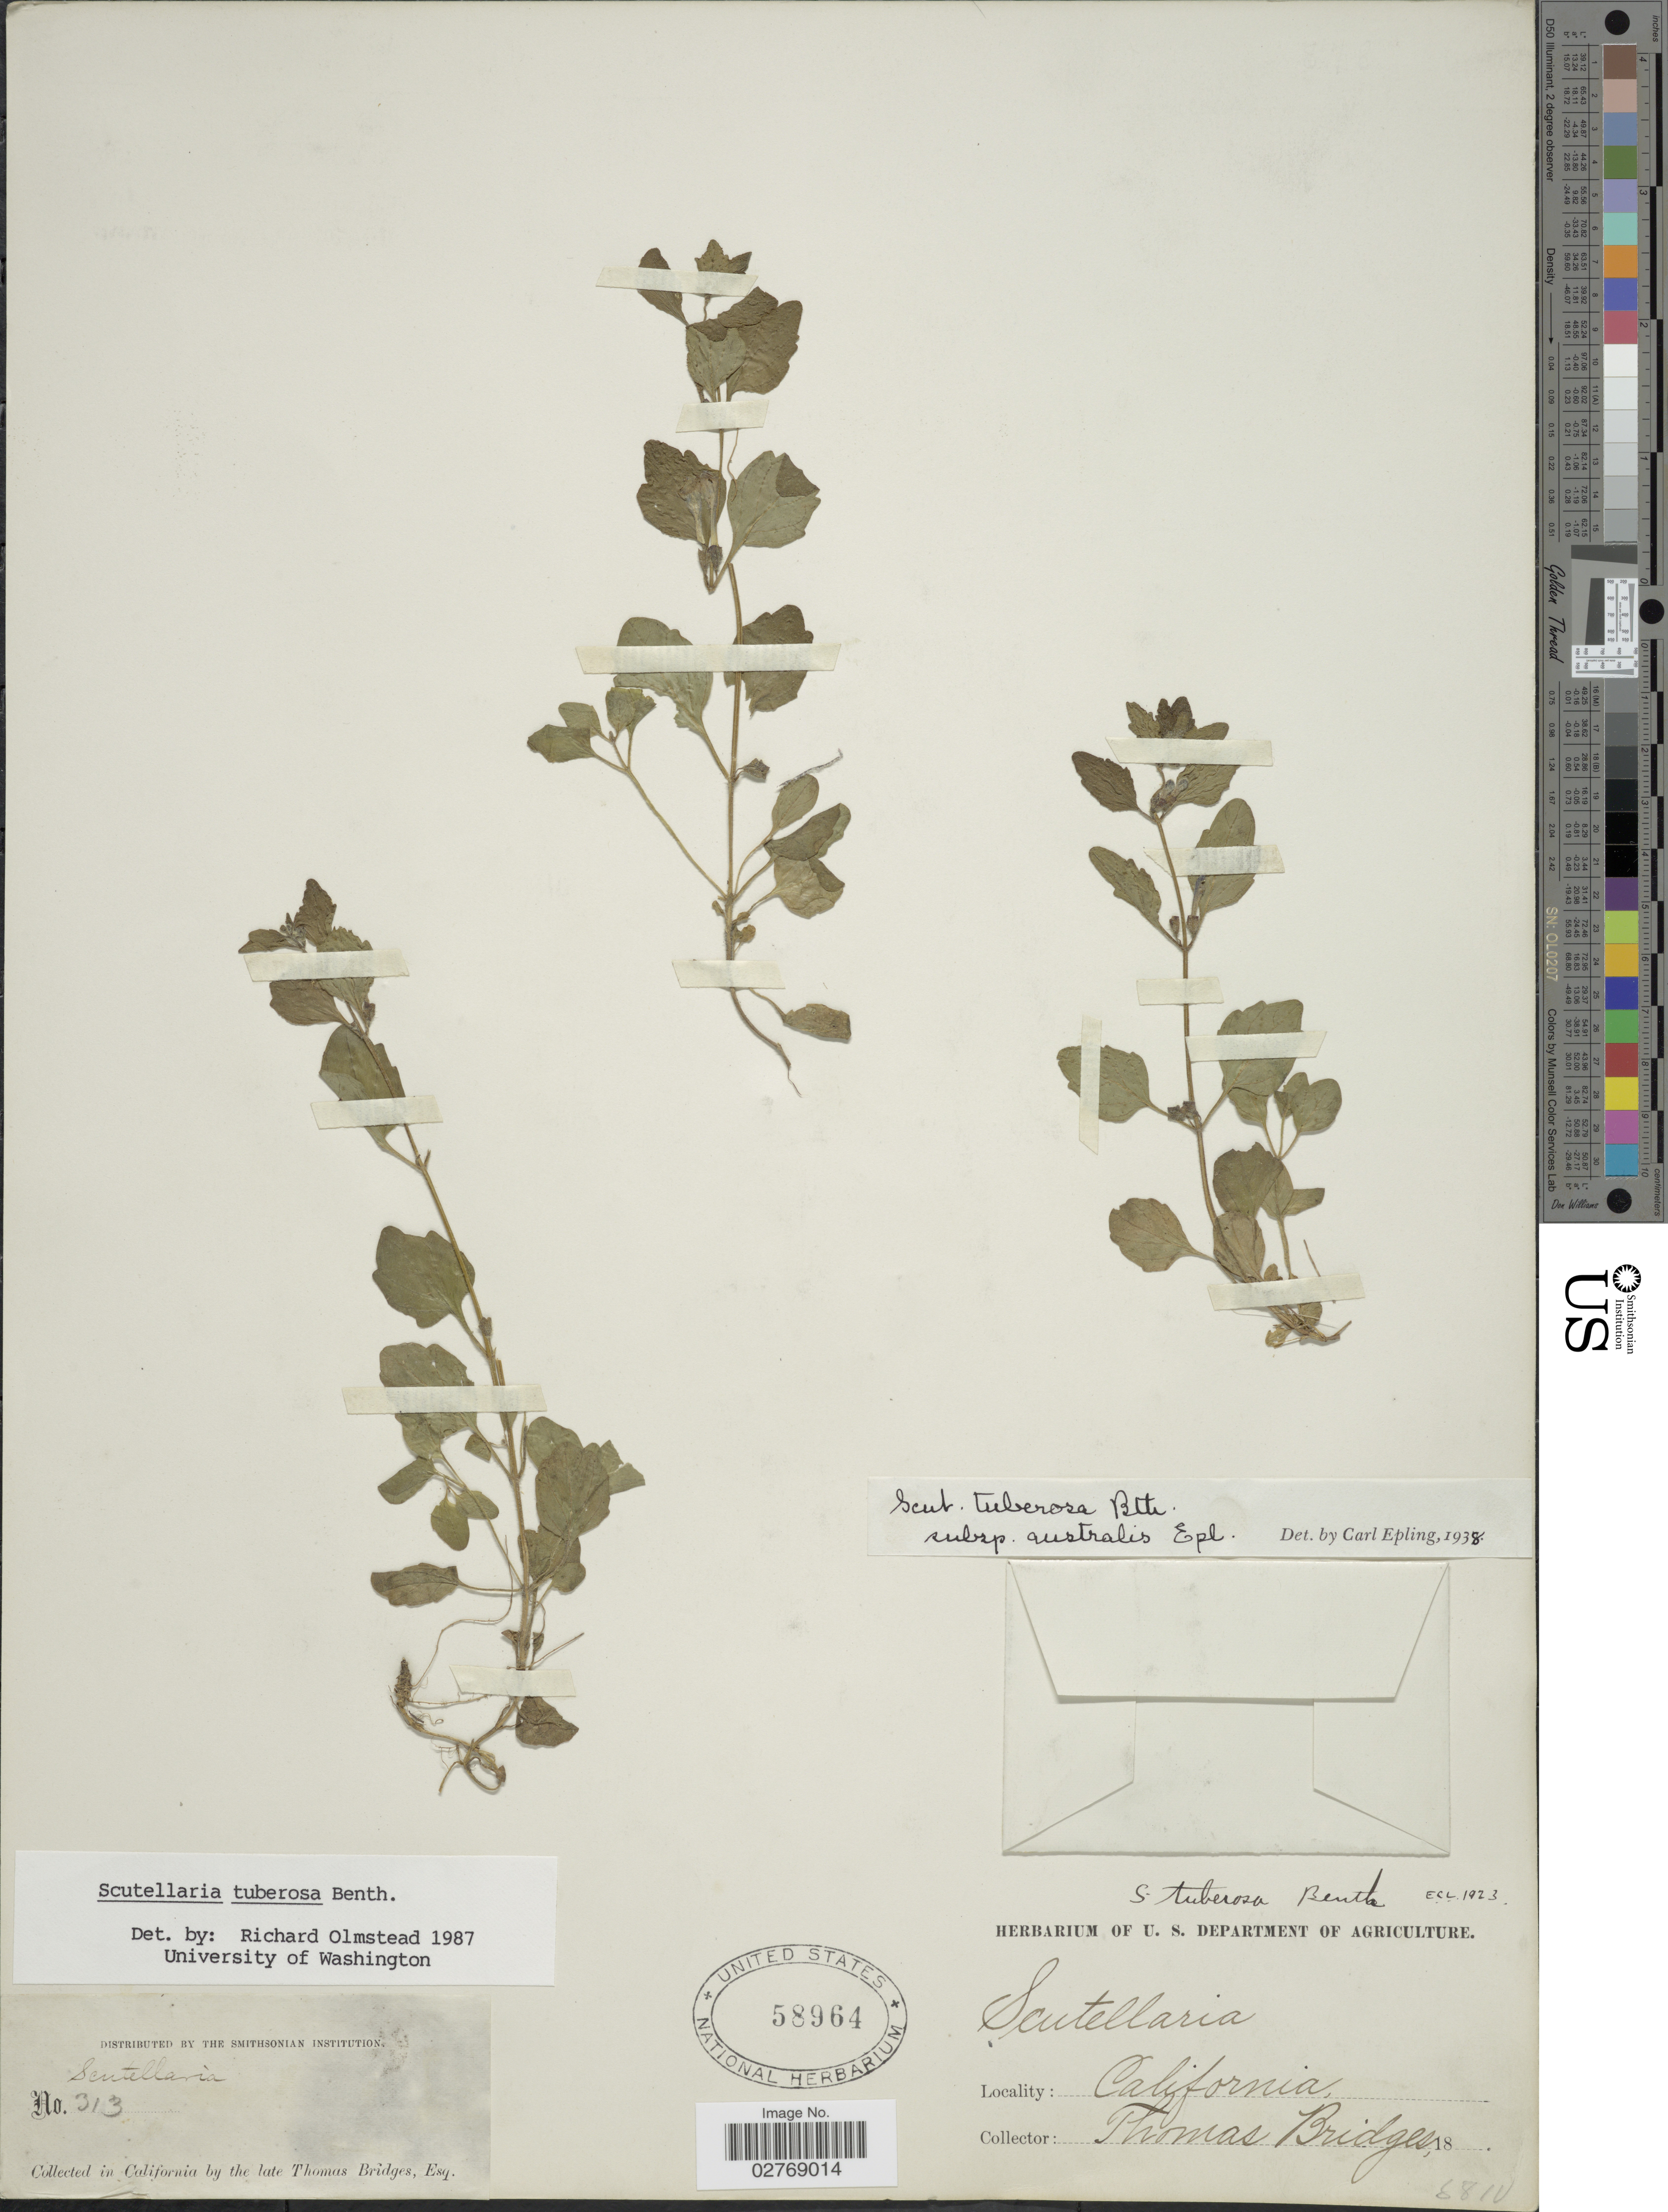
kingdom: Plantae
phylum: Tracheophyta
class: Magnoliopsida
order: Lamiales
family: Lamiaceae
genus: Scutellaria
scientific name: Scutellaria tuberosa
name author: Benth.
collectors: T. Bridges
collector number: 313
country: United States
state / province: California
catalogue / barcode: US 58964